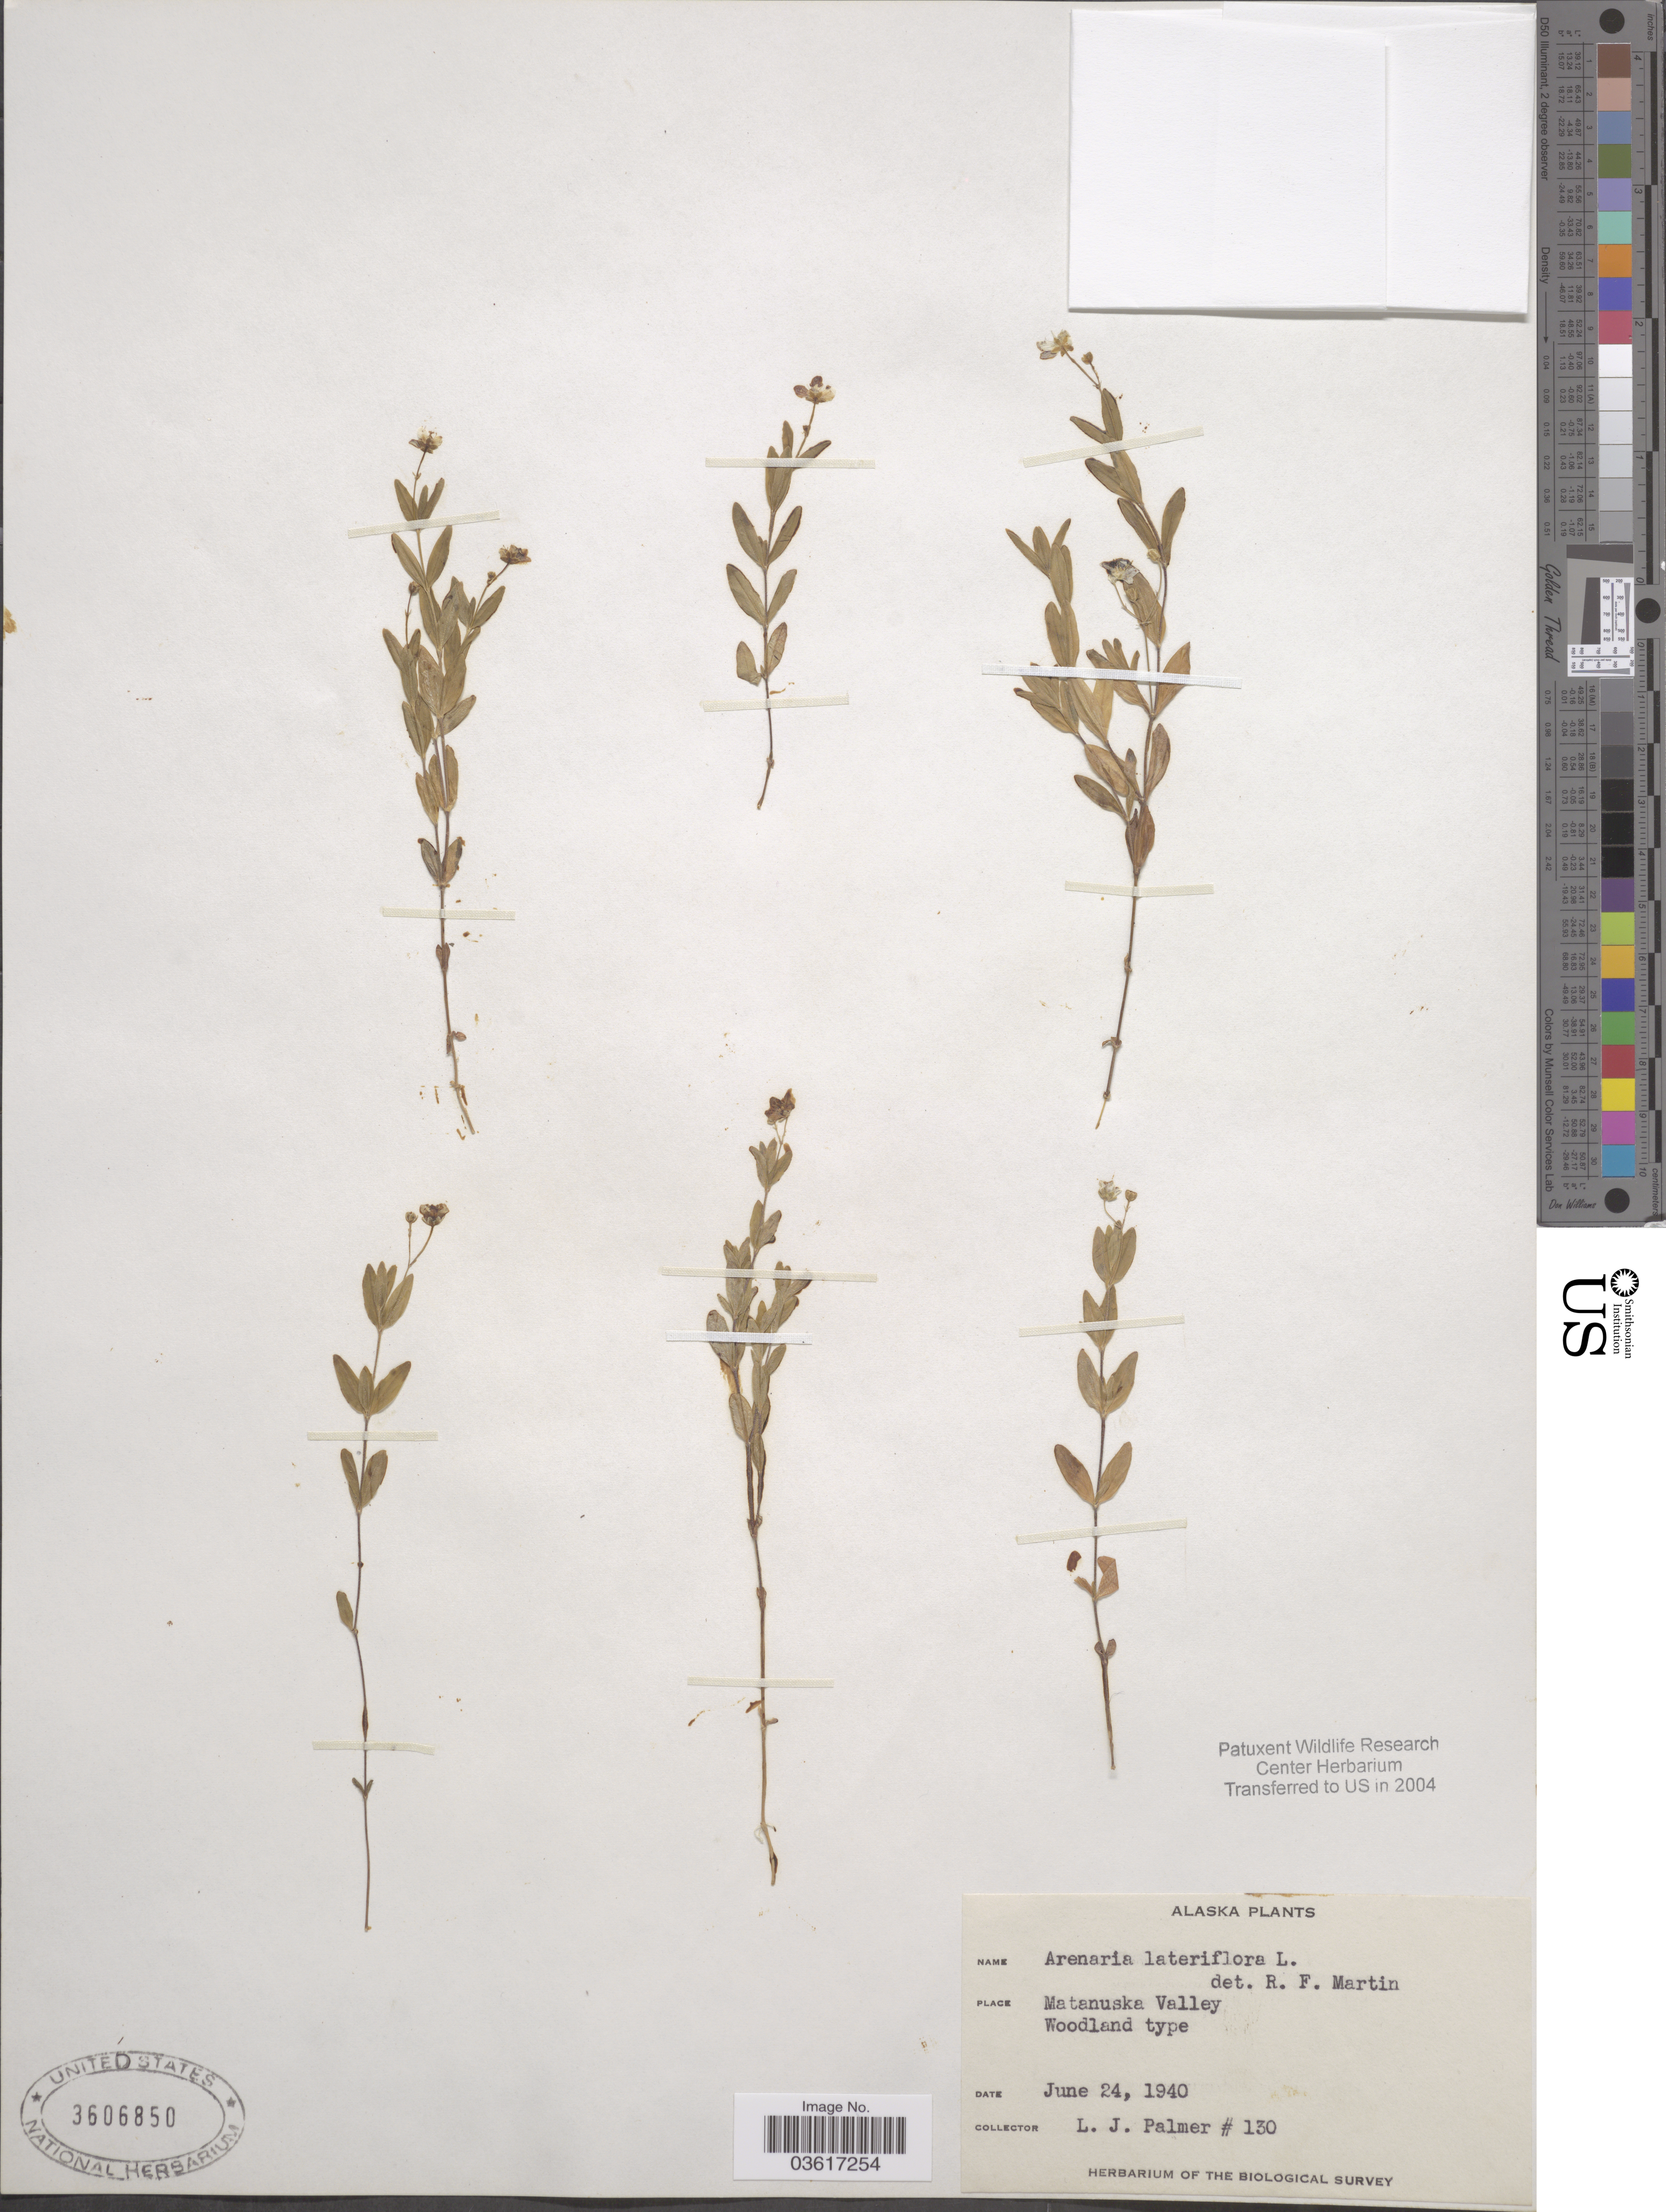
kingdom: Plantae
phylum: Tracheophyta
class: Magnoliopsida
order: Caryophyllales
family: Caryophyllaceae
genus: Moehringia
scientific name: Moehringia lateriflora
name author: (L.) Fenzl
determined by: Strong, Mark T., (BOT), Smithsonian Institution - National Museum of Natural History (UNITED STATES)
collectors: L. J. Palmer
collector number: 130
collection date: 1940-06-24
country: United States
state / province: Alaska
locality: Matanuska Valley.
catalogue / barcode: US 3606850